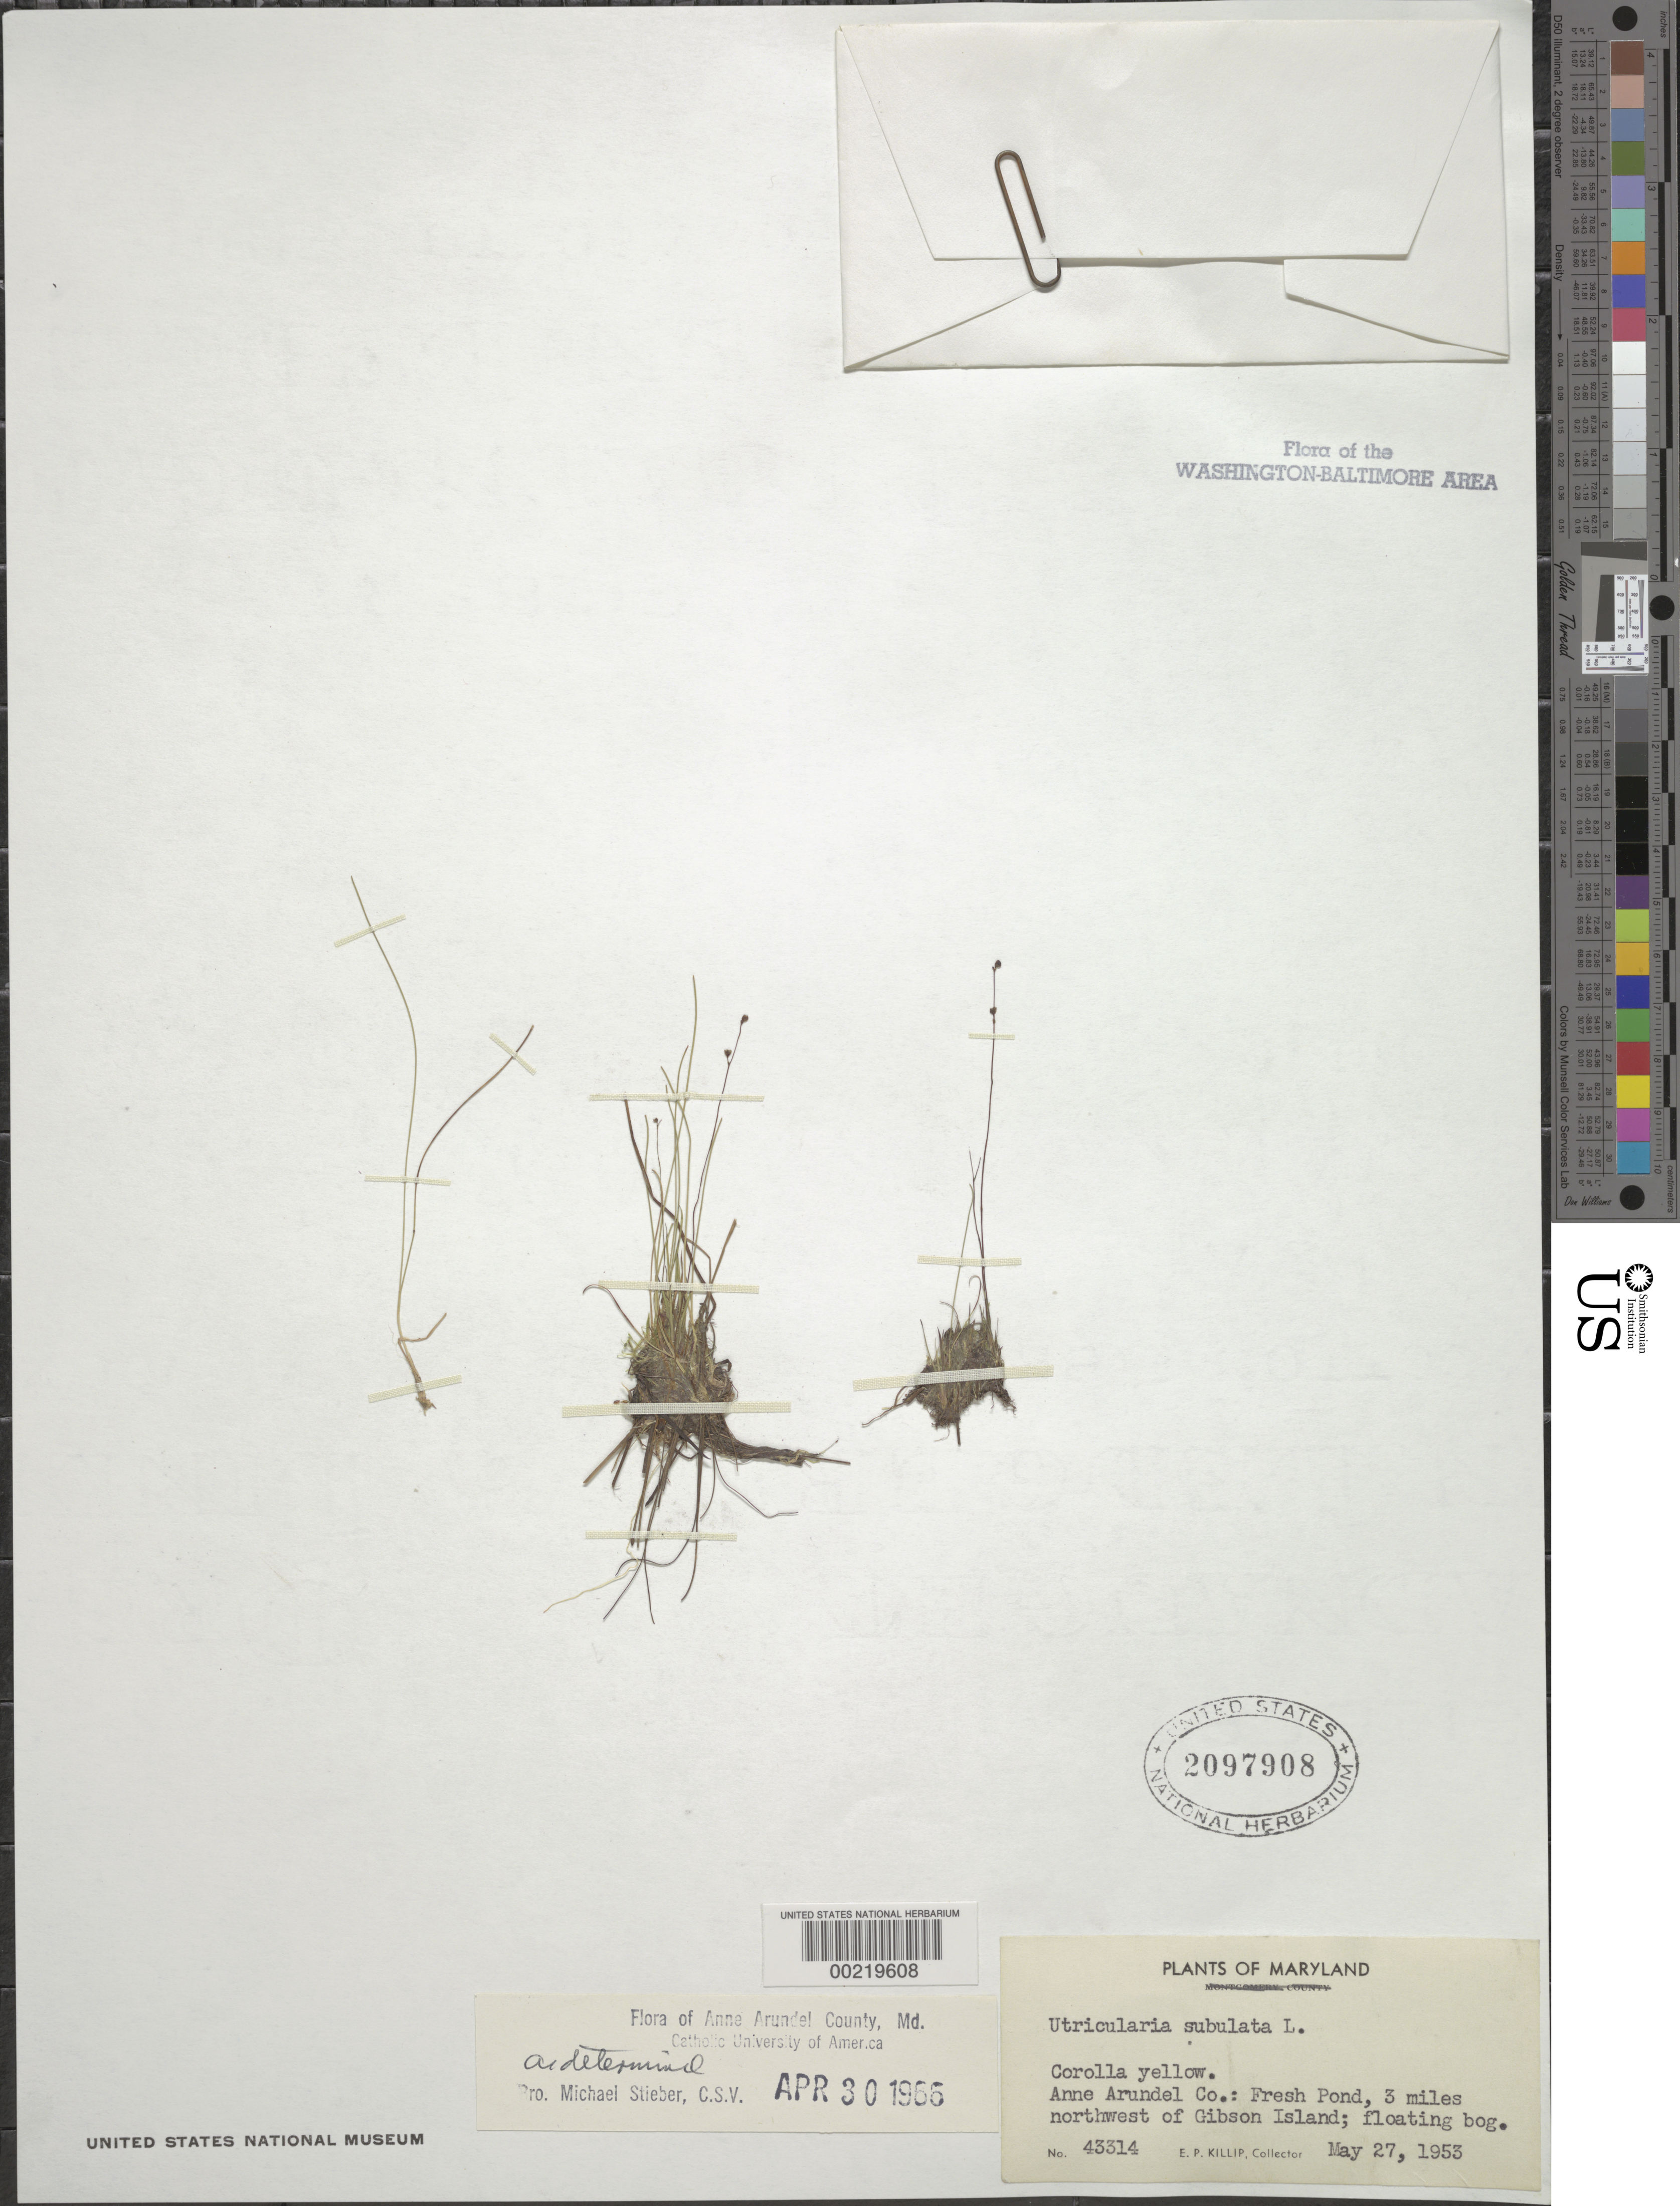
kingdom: Plantae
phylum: Tracheophyta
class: Magnoliopsida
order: Lamiales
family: Lentibulariaceae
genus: Utricularia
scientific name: Utricularia subulata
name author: L.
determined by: Stieber, Bro. M.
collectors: E. P. Killip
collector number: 43314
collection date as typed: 27 May 1953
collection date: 1953-05-27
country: United States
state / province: Maryland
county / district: Anne Arundel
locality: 3 mi. NW of Gibson Island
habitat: Fresh pond, floating bog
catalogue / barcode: US 2097908